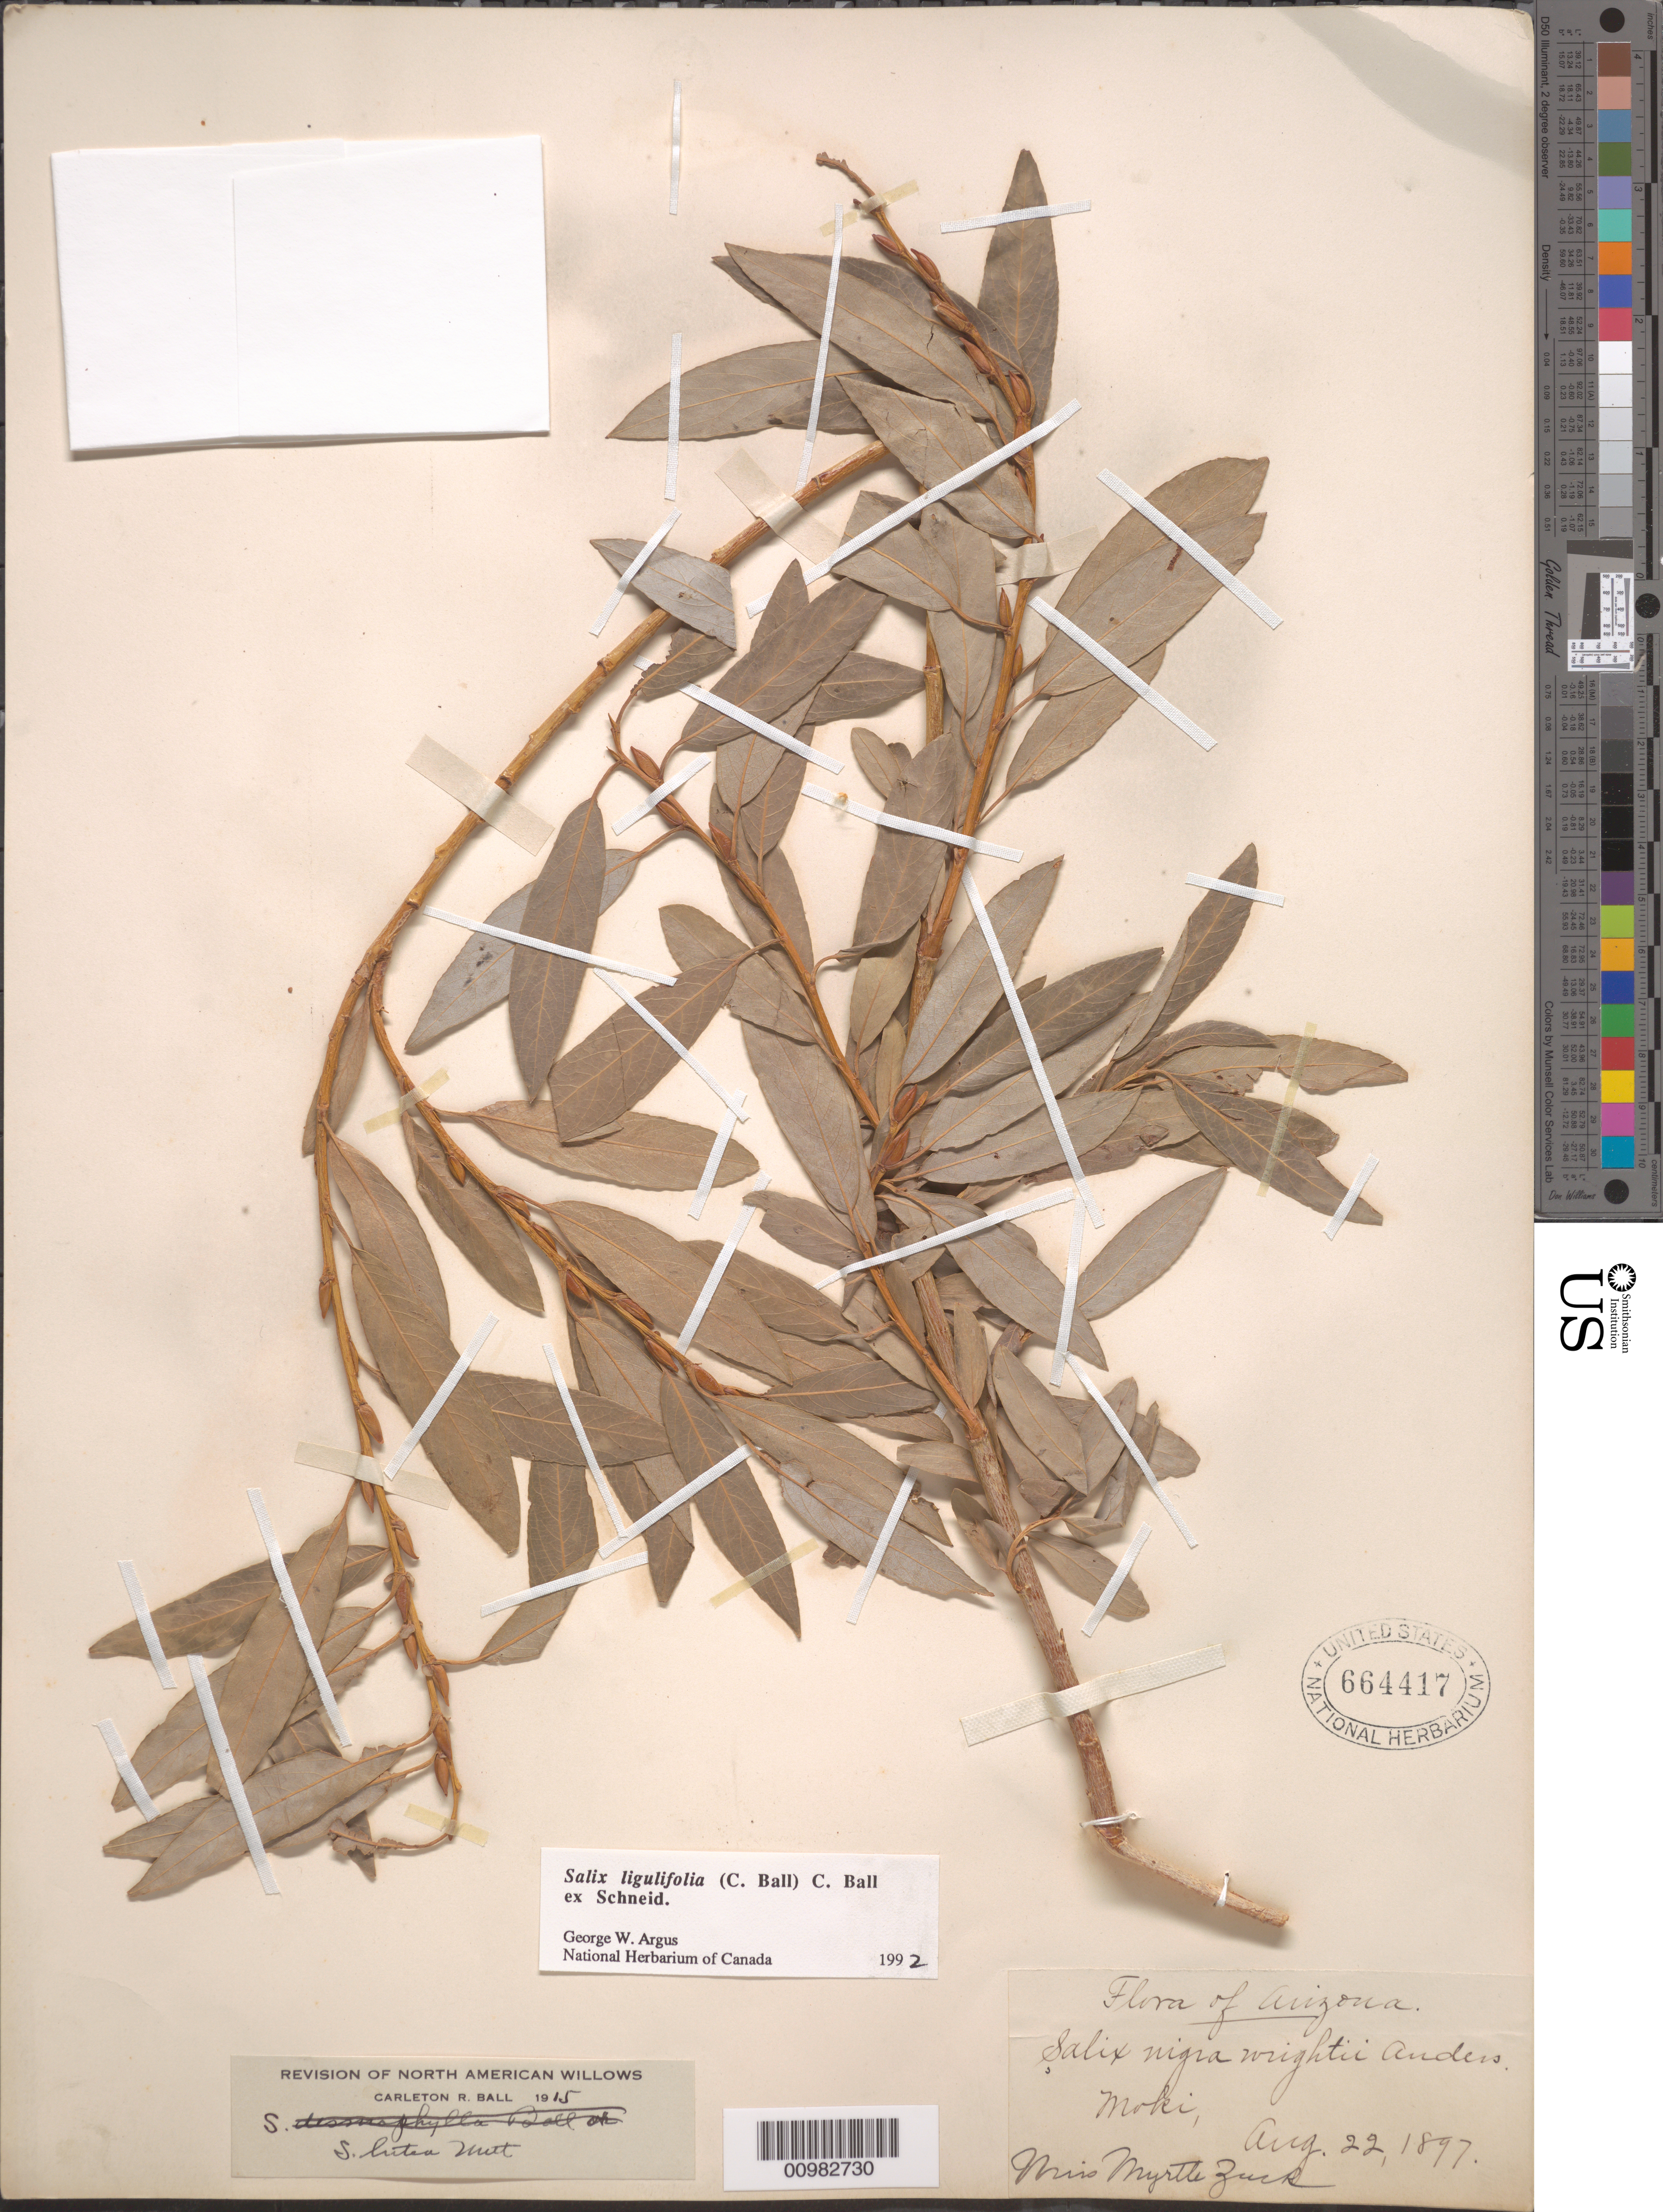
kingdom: Plantae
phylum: Tracheophyta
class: Magnoliopsida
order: Malpighiales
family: Salicaceae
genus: Salix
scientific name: Salix ligulifolia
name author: (C.R. Ball) C.R. Ball ex C.K. Schneid.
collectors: M. Zuck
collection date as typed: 22 Aug 1897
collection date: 1897-08-22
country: United States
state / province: Arizona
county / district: Apache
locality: Moki.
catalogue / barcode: US 664417